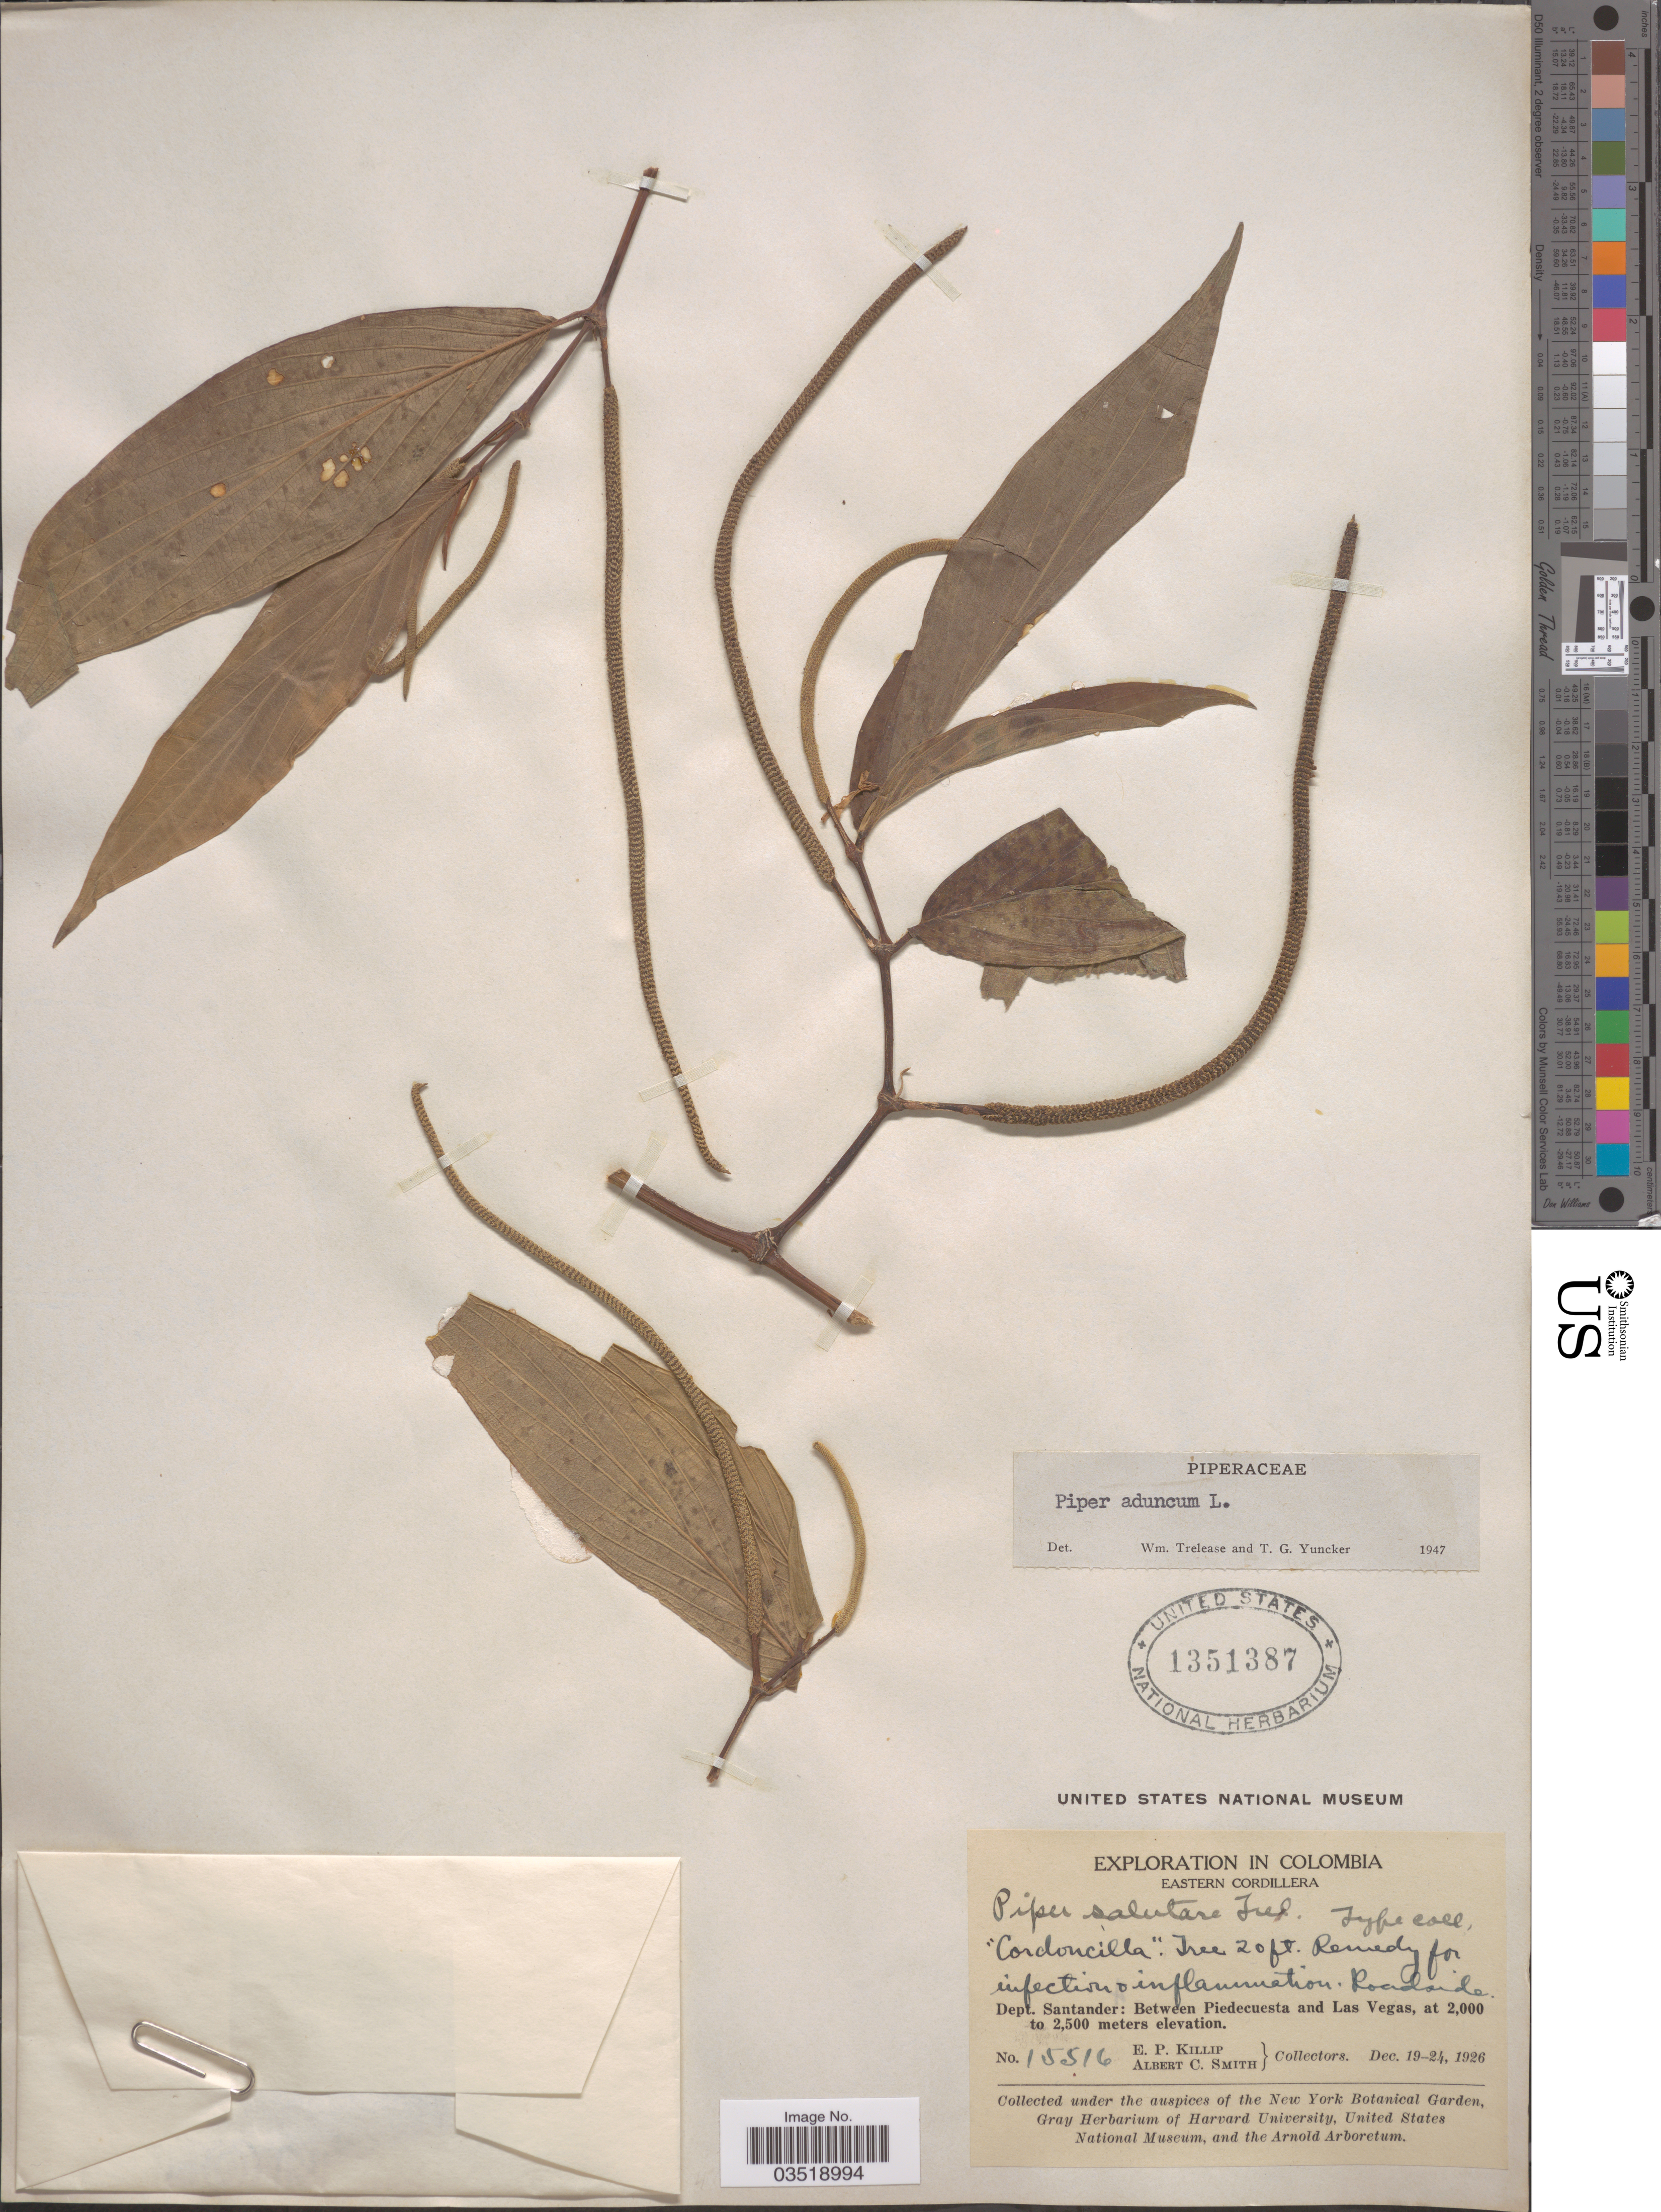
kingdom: Plantae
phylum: Tracheophyta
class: Magnoliopsida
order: Piperales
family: Piperaceae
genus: Piper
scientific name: Piper aduncum var. aduncum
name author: L.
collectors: E. P. Killip & A. C. Smith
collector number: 15516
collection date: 1926-12-19/1926-12-24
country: Colombia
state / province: Santander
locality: Eastern Cordillera. Dept. Santander: Between Piedecuesta and Las Vegas.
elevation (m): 2000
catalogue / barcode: US 1351387